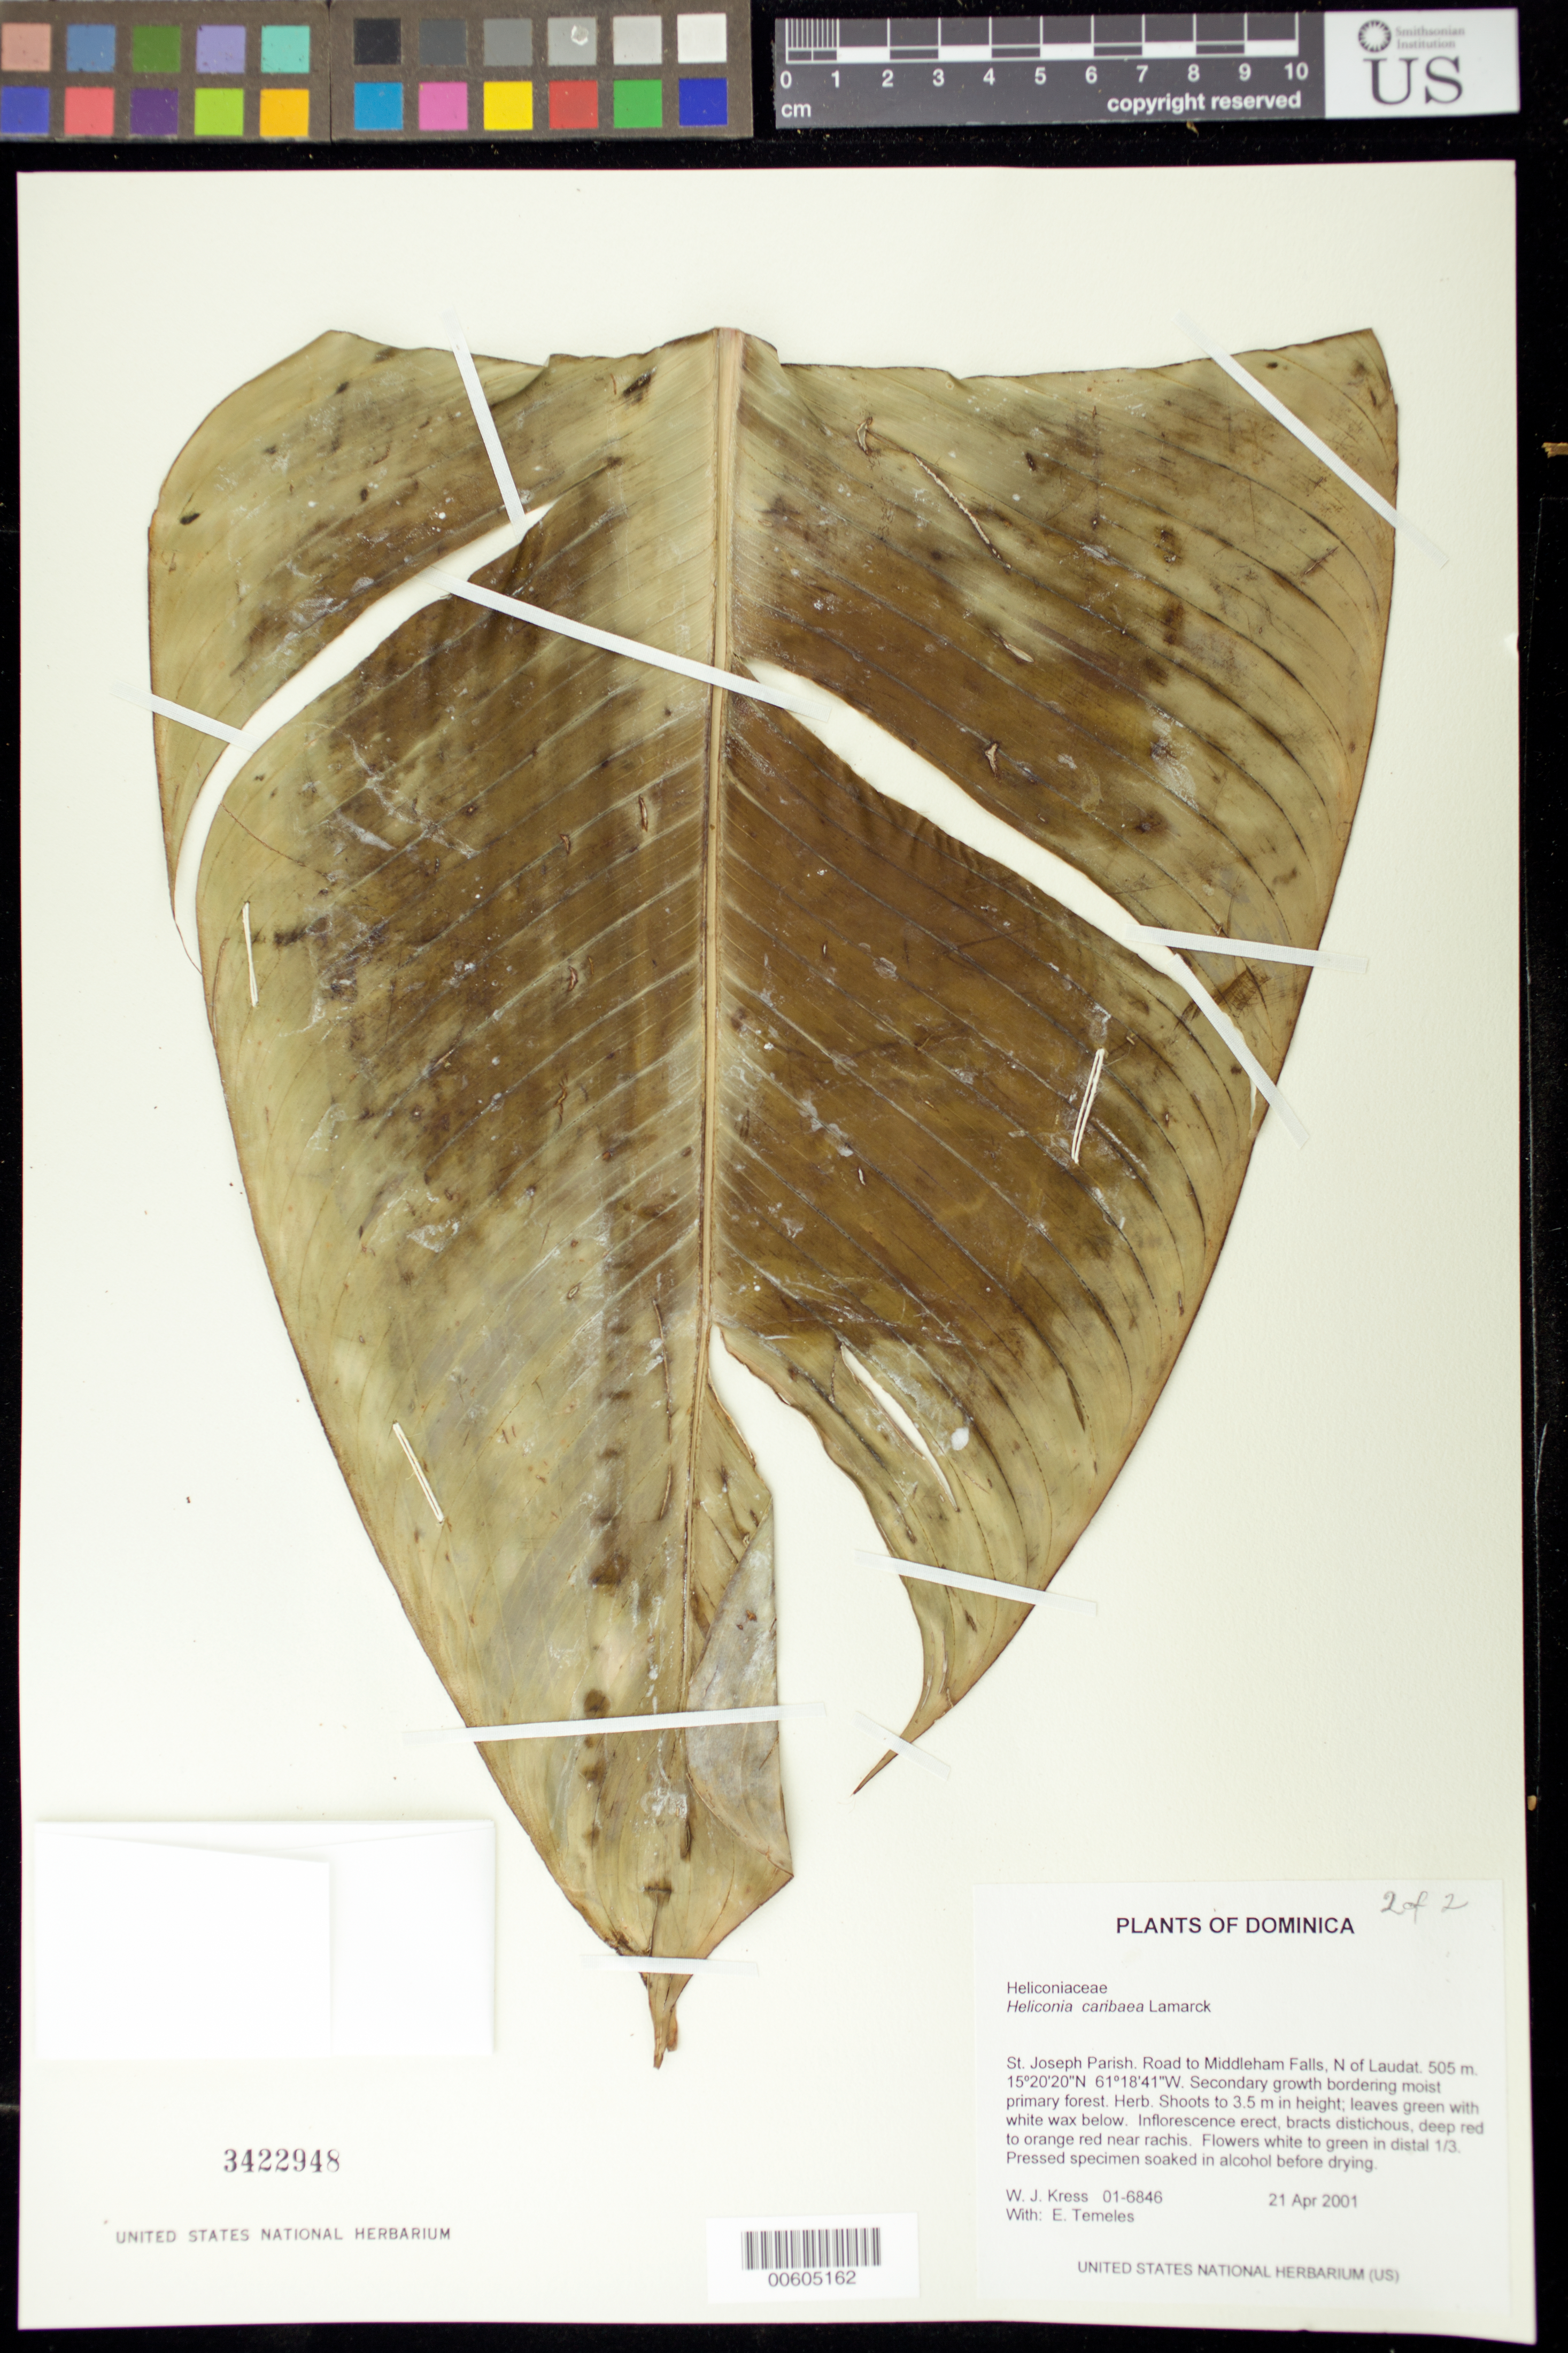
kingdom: Plantae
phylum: Tracheophyta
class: Liliopsida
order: Zingiberales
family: Heliconiaceae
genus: Heliconia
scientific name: Heliconia caribaea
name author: Lam.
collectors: W. J. Kress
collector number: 01-6846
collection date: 2001-04-21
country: Dominica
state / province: St. Joseph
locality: Road to Middleham Falls, N of Laudat.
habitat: Secondary growth bordering moist primary forest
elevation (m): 505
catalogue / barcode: US 3422948